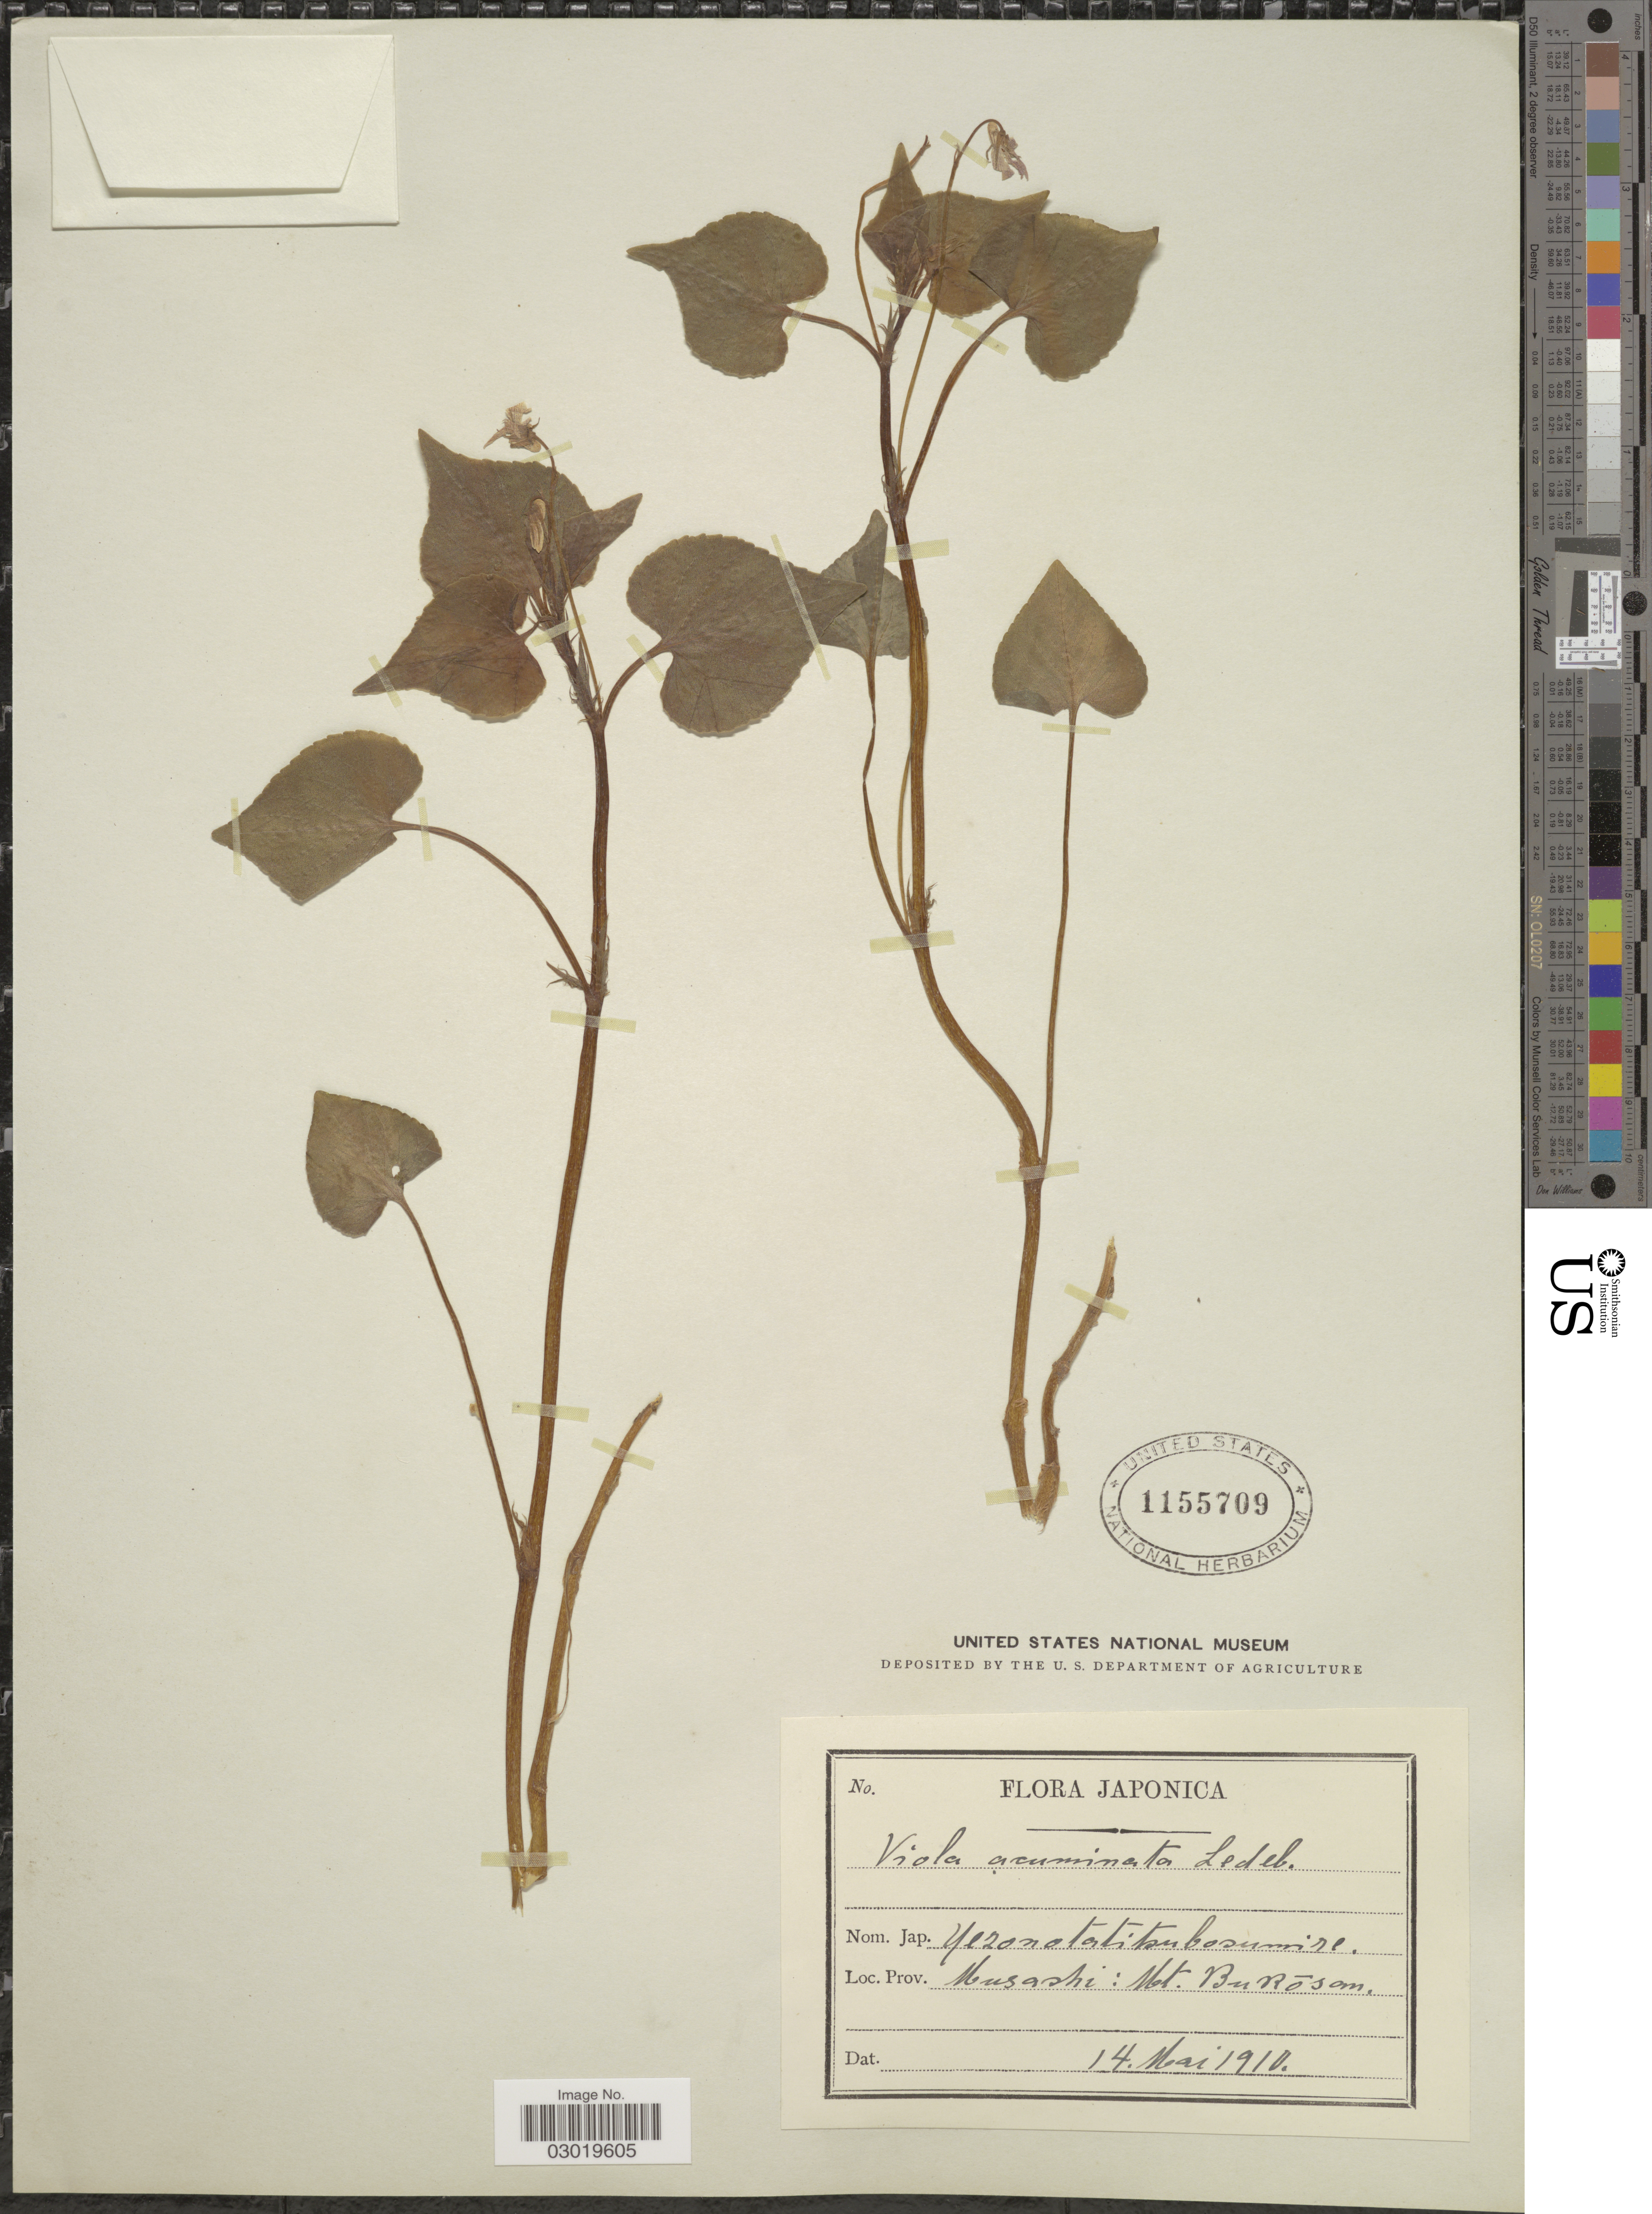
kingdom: Plantae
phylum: Tracheophyta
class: Magnoliopsida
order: Malpighiales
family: Violaceae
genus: Viola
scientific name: Viola acuminata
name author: Ledeb.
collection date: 1910-05-14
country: Japan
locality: Japonica, Musashi: Mt. Burosom.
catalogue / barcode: US 1155709